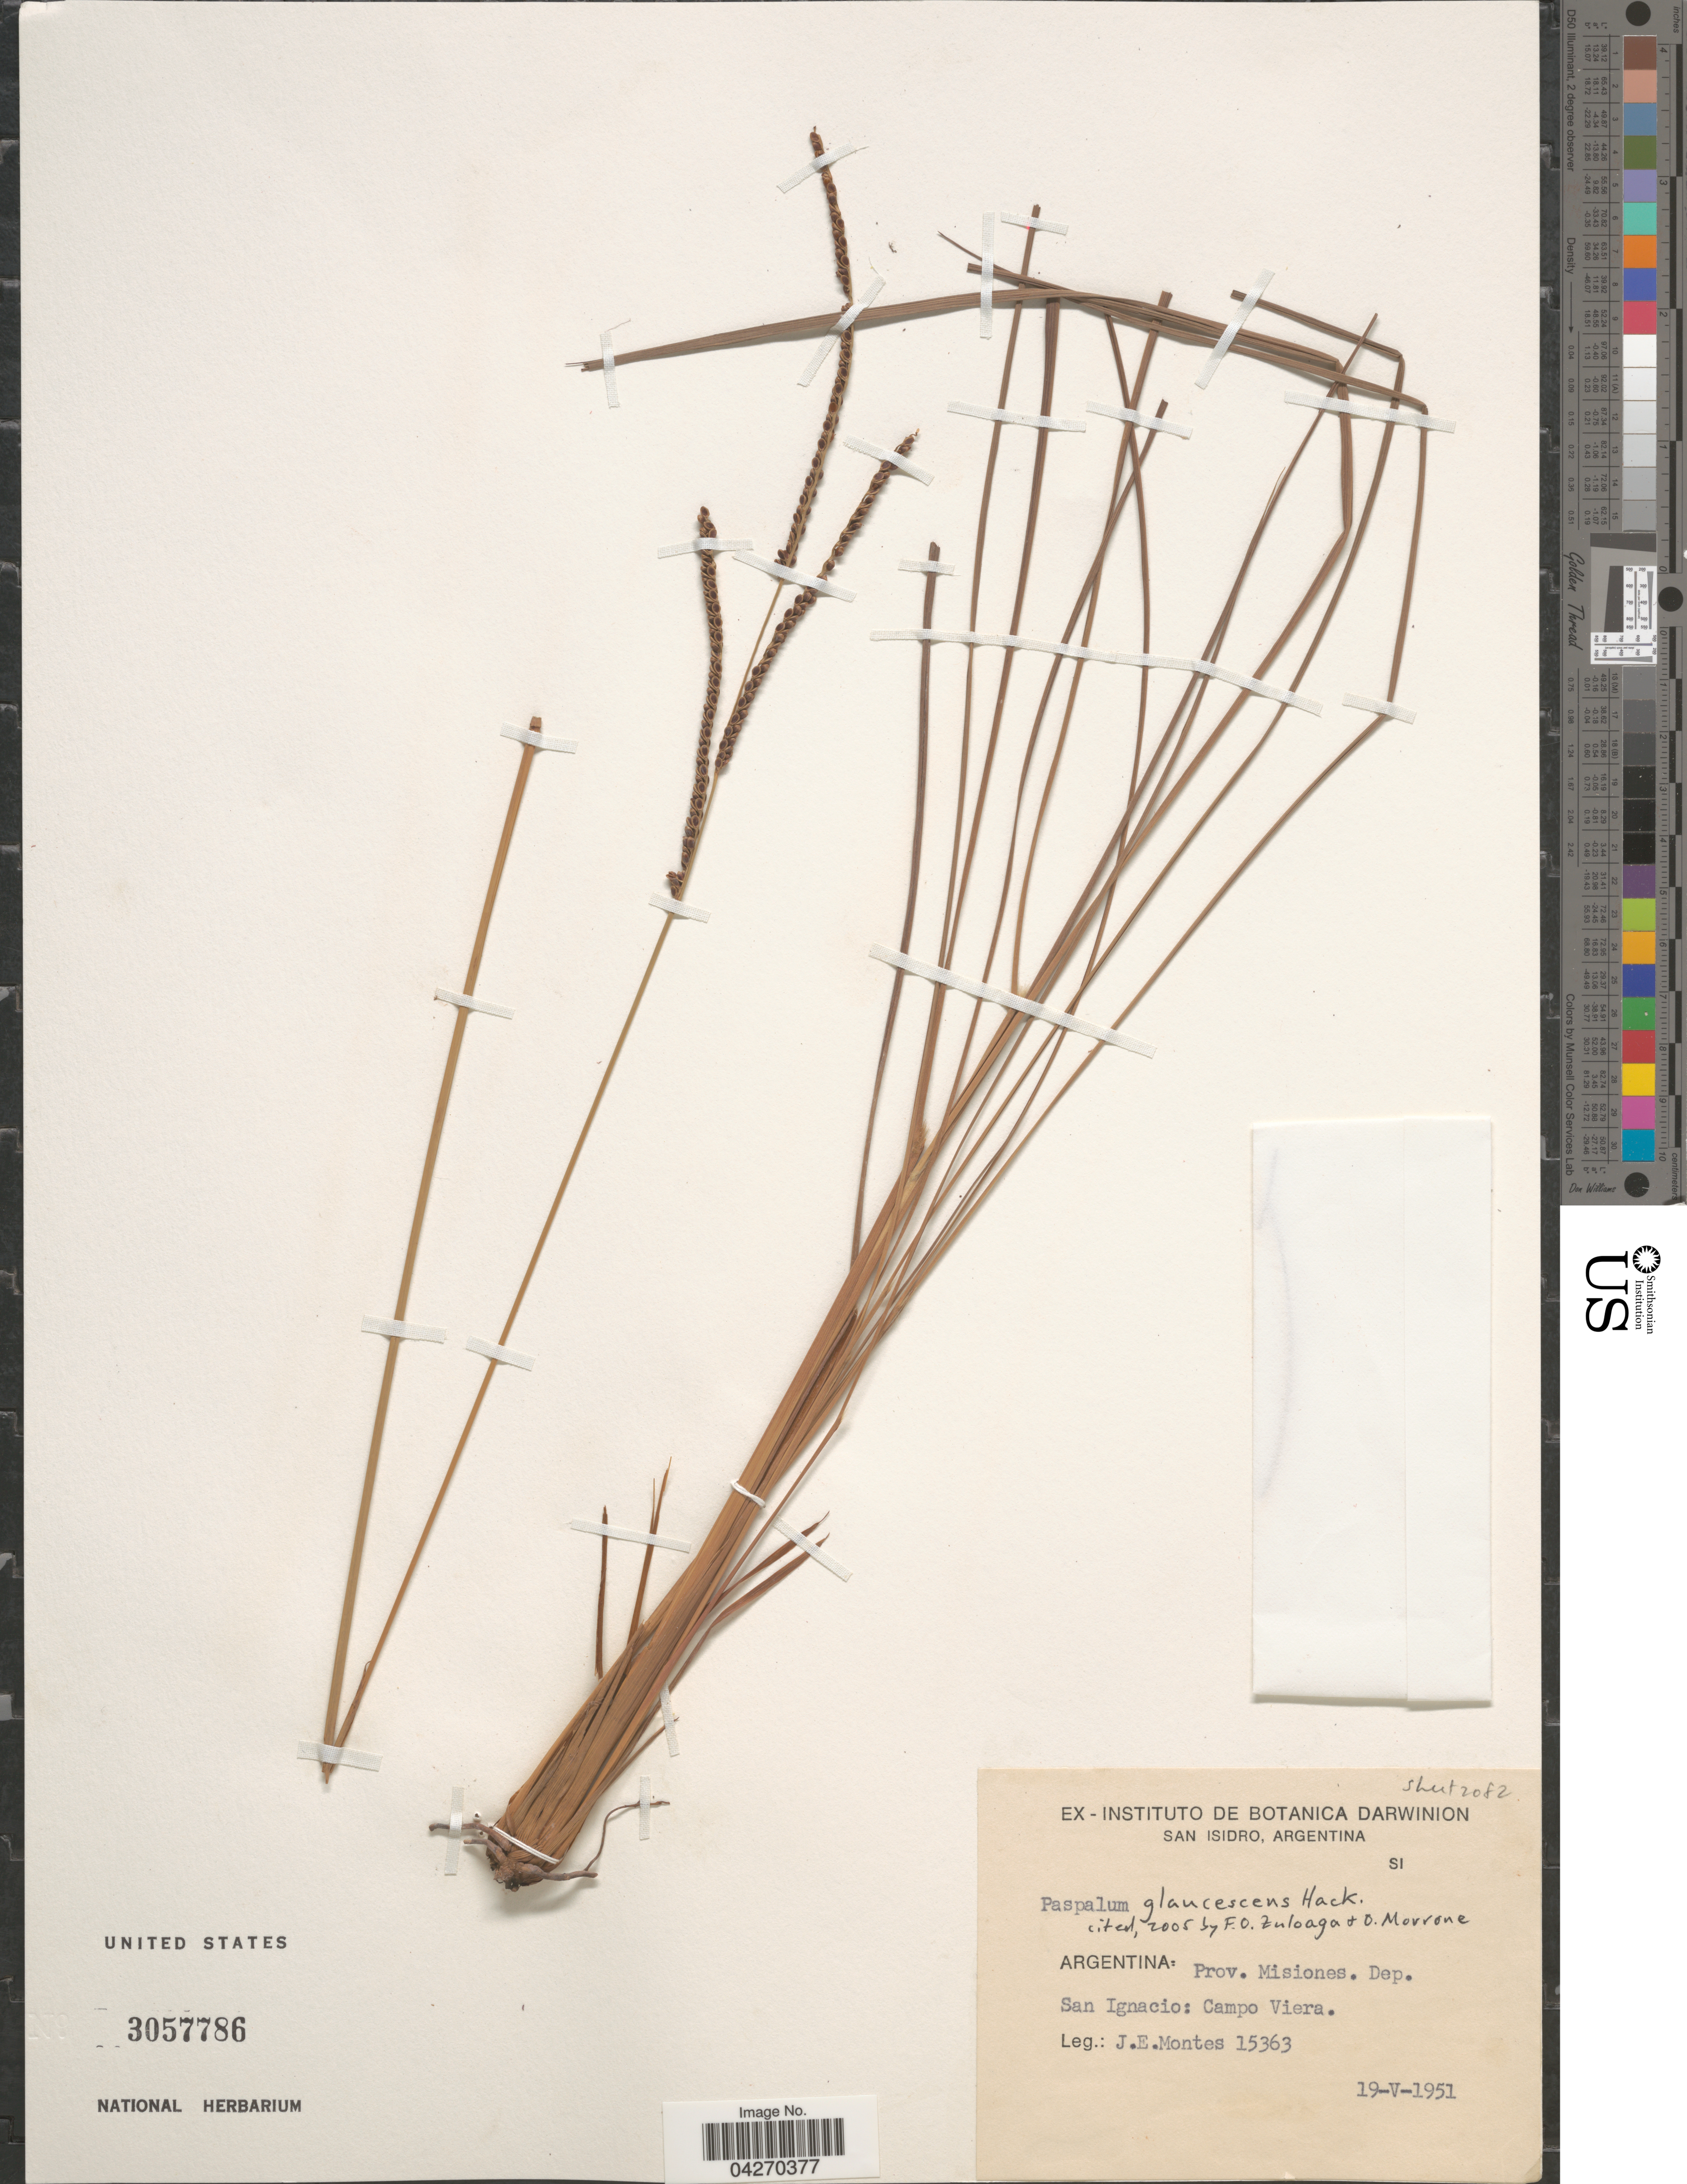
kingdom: Plantae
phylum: Tracheophyta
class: Liliopsida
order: Poales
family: Poaceae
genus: Paspalum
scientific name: Paspalum glaucescens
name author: Hack.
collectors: J. E. Montes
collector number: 15363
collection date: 1951-05-19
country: Argentina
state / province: Misiones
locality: Dep. San Ignacio: Campo Viera.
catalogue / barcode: US 3057786